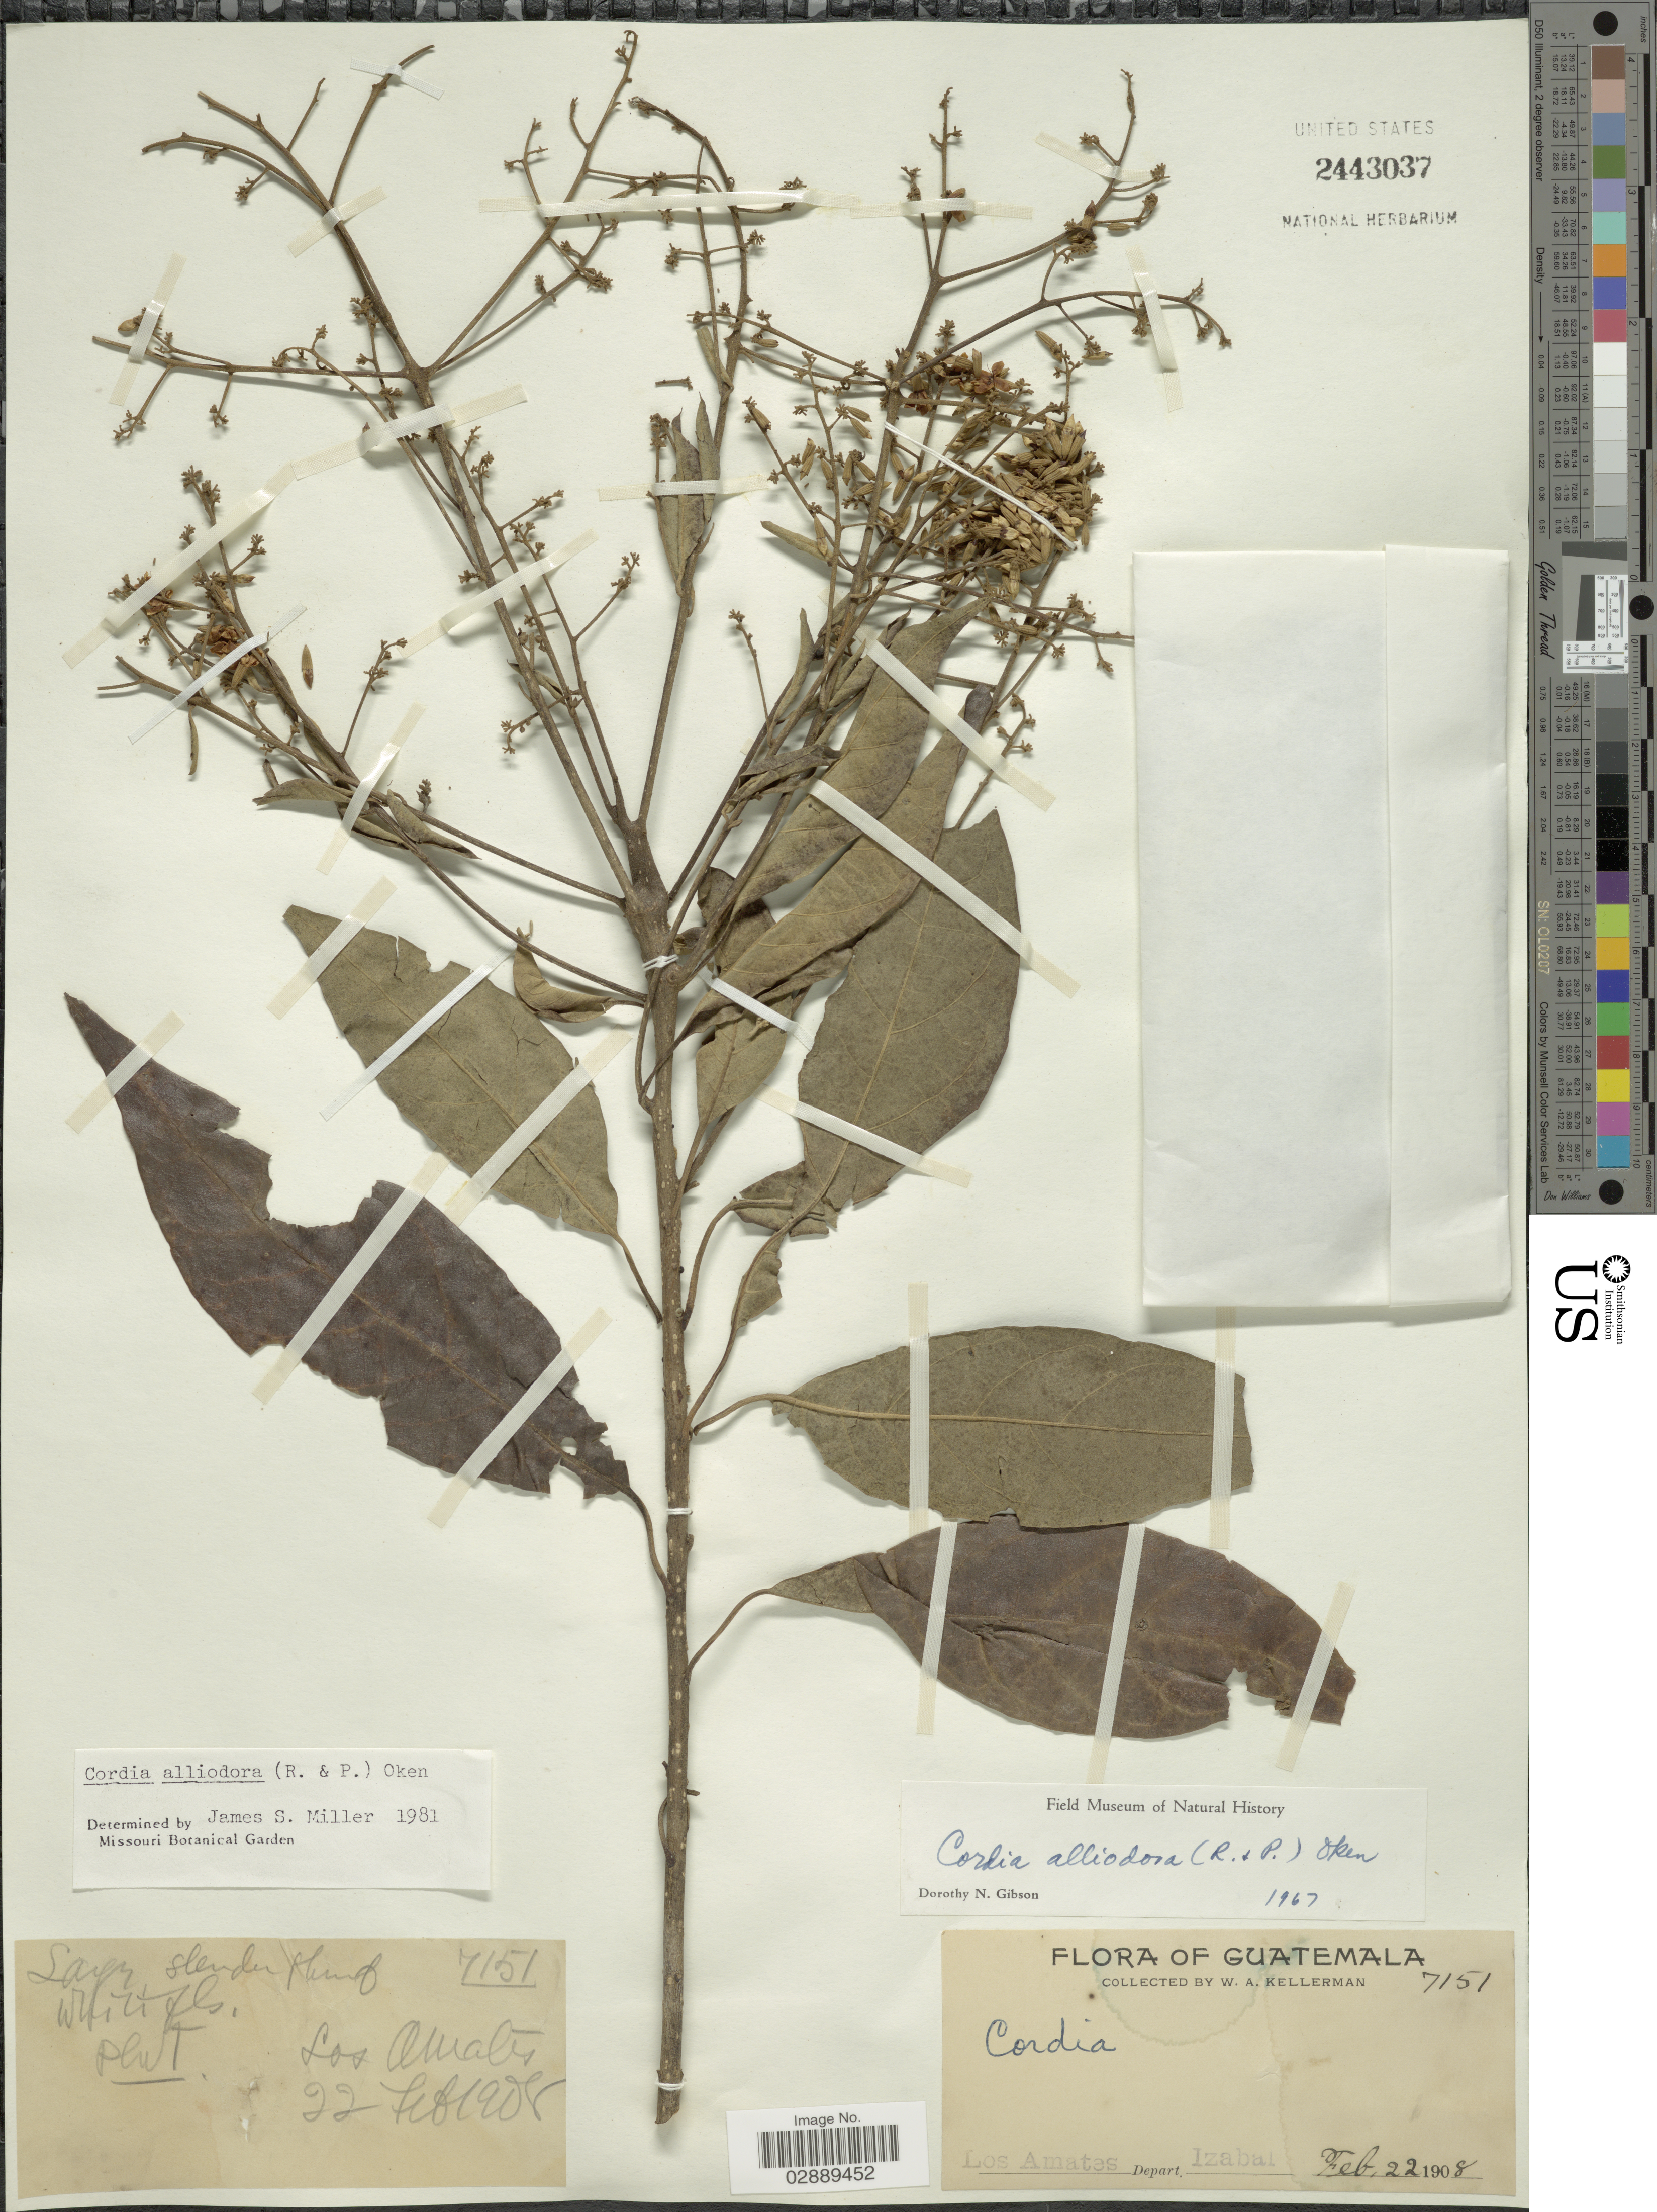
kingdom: Plantae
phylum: Tracheophyta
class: Magnoliopsida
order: Boraginales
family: Cordiaceae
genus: Cordia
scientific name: Cordia alliodora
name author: (Ruiz & Pav.) Oken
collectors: W. Kellerman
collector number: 7151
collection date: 1908-02-22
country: Guatemala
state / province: Izabal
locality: Los Amates, Depart. Izabal.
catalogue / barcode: US 2443037